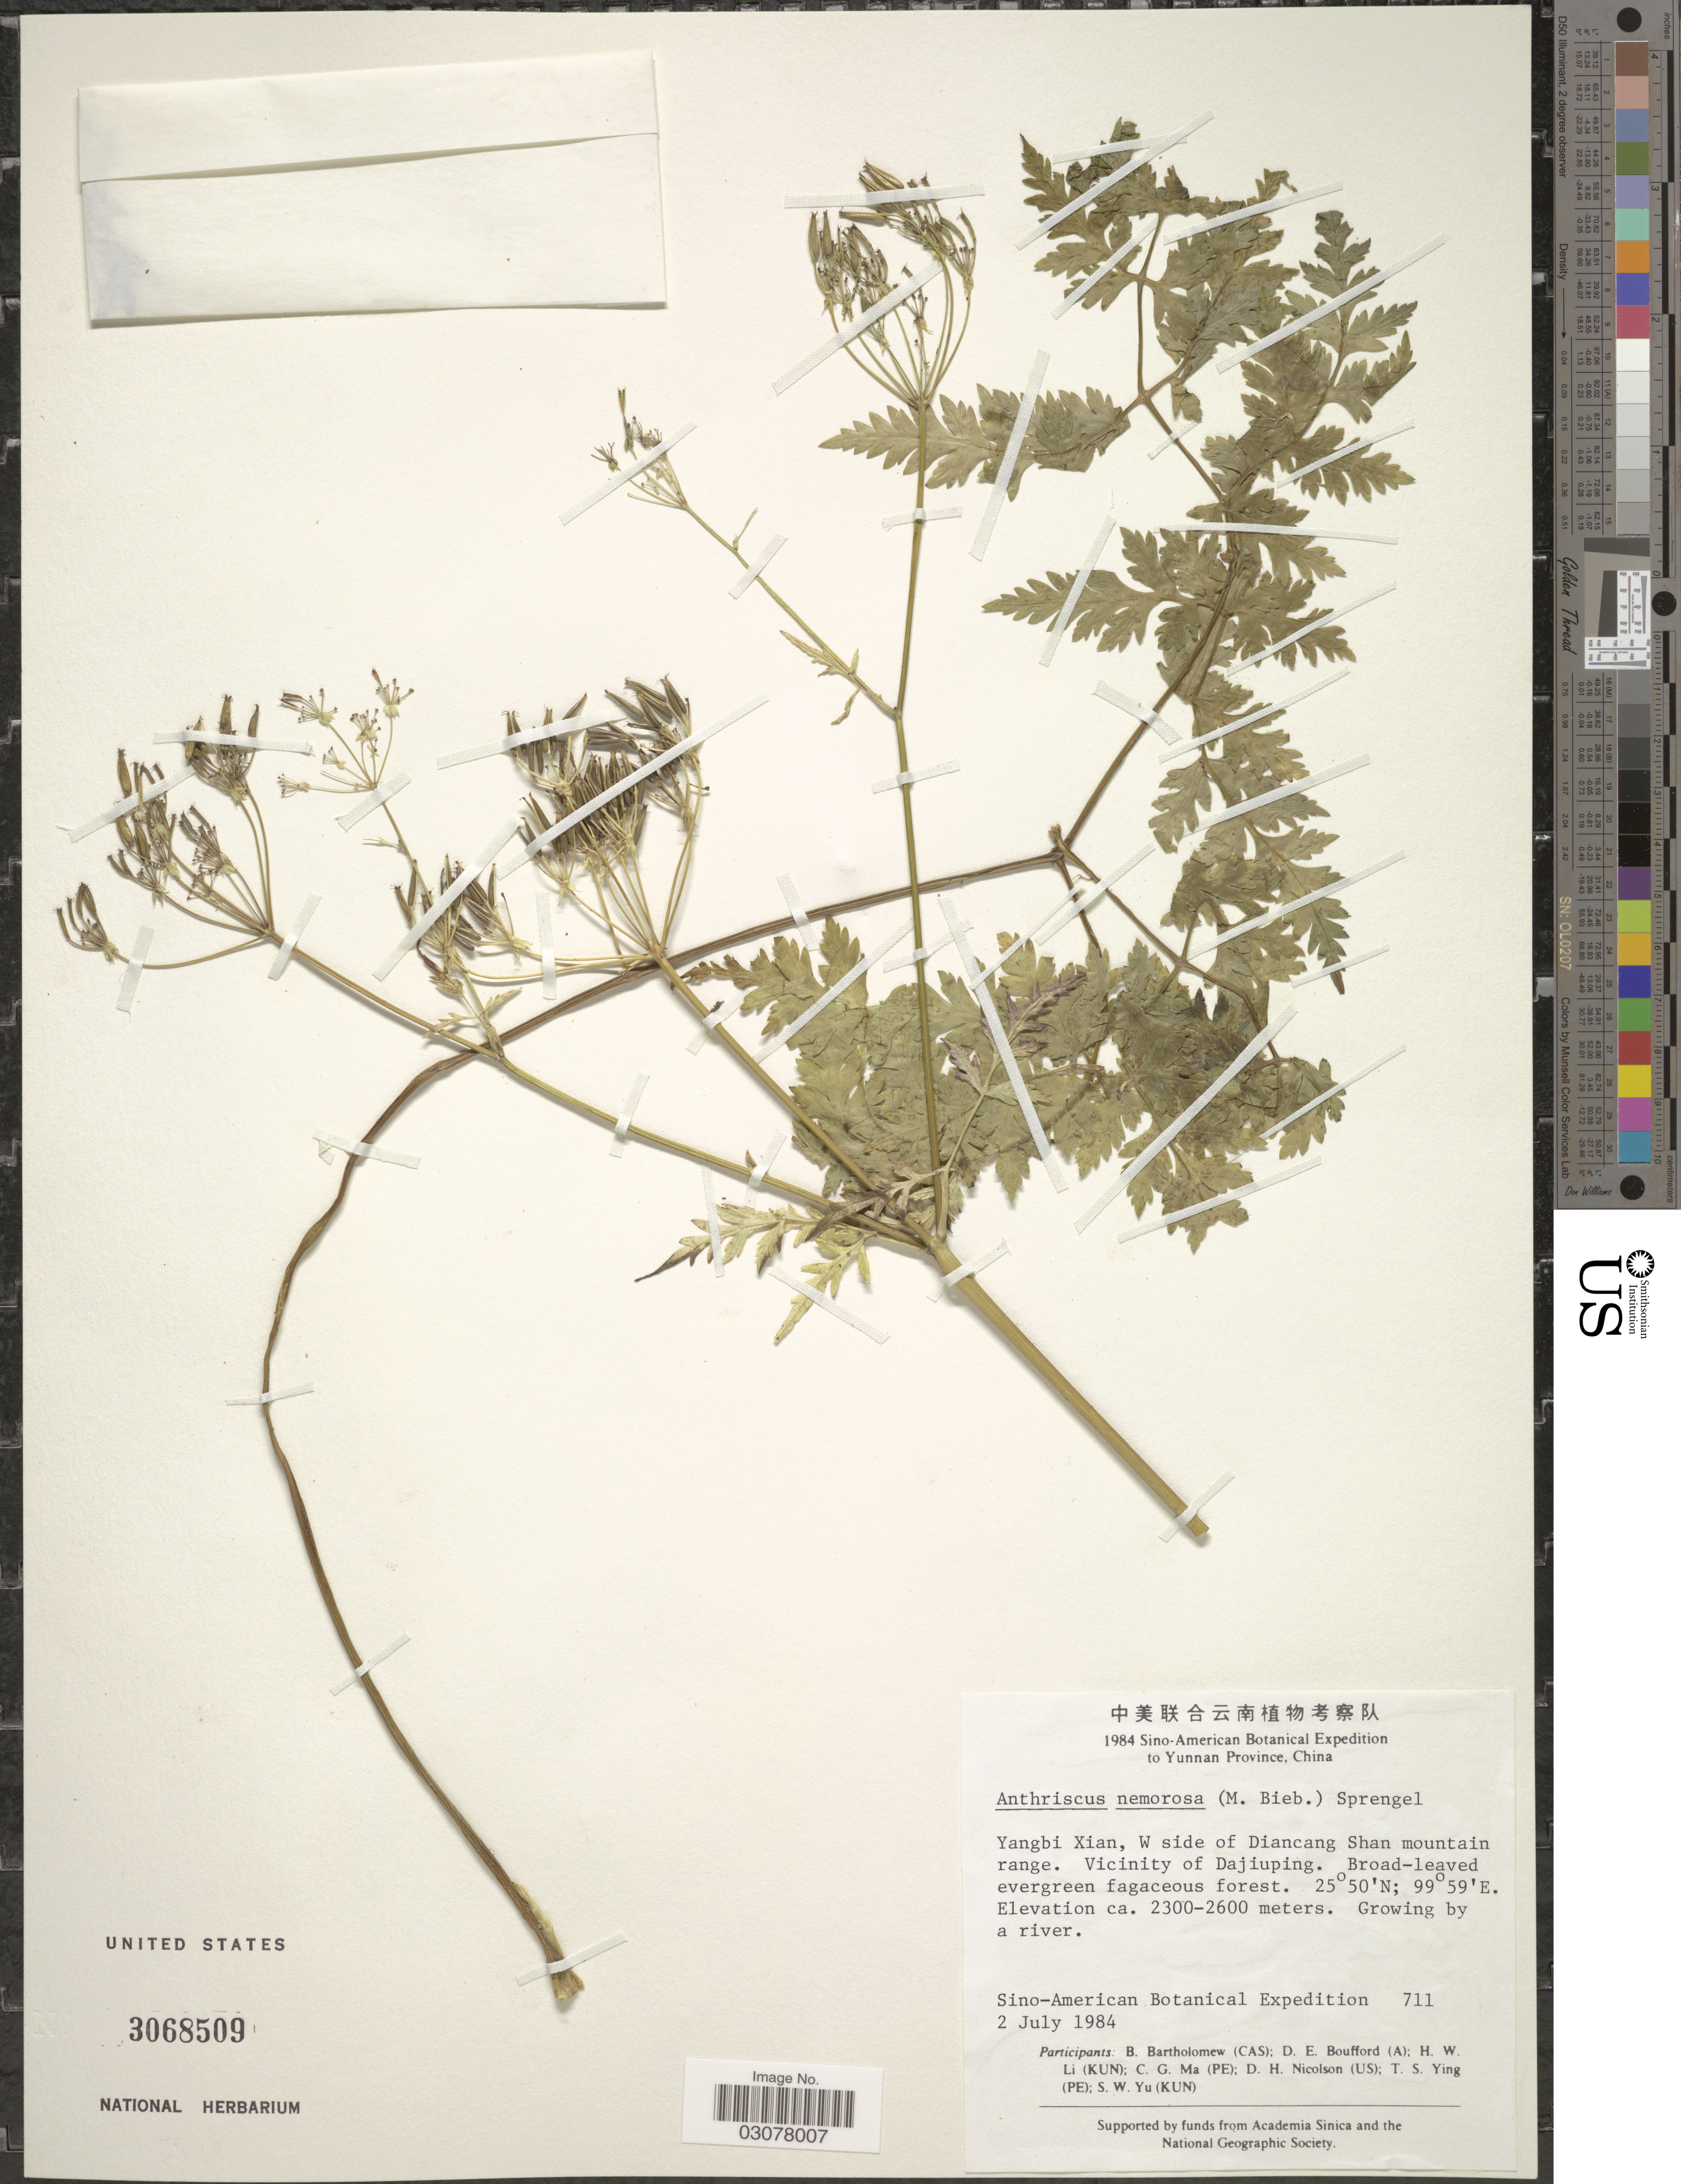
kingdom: Plantae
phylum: Tracheophyta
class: Magnoliopsida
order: Apiales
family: Apiaceae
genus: Anthriscus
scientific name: Anthriscus sylvestris subsp. nemorosa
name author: (L.) Hoffm.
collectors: Sino-Amer. Bot. Exped. 1984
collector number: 711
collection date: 1984-07-02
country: China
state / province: Yunnan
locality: Yangbi Xian, W side of Diancang Shan mountain range. Vicinity of Dajiuping.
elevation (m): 2300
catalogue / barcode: US 3068509